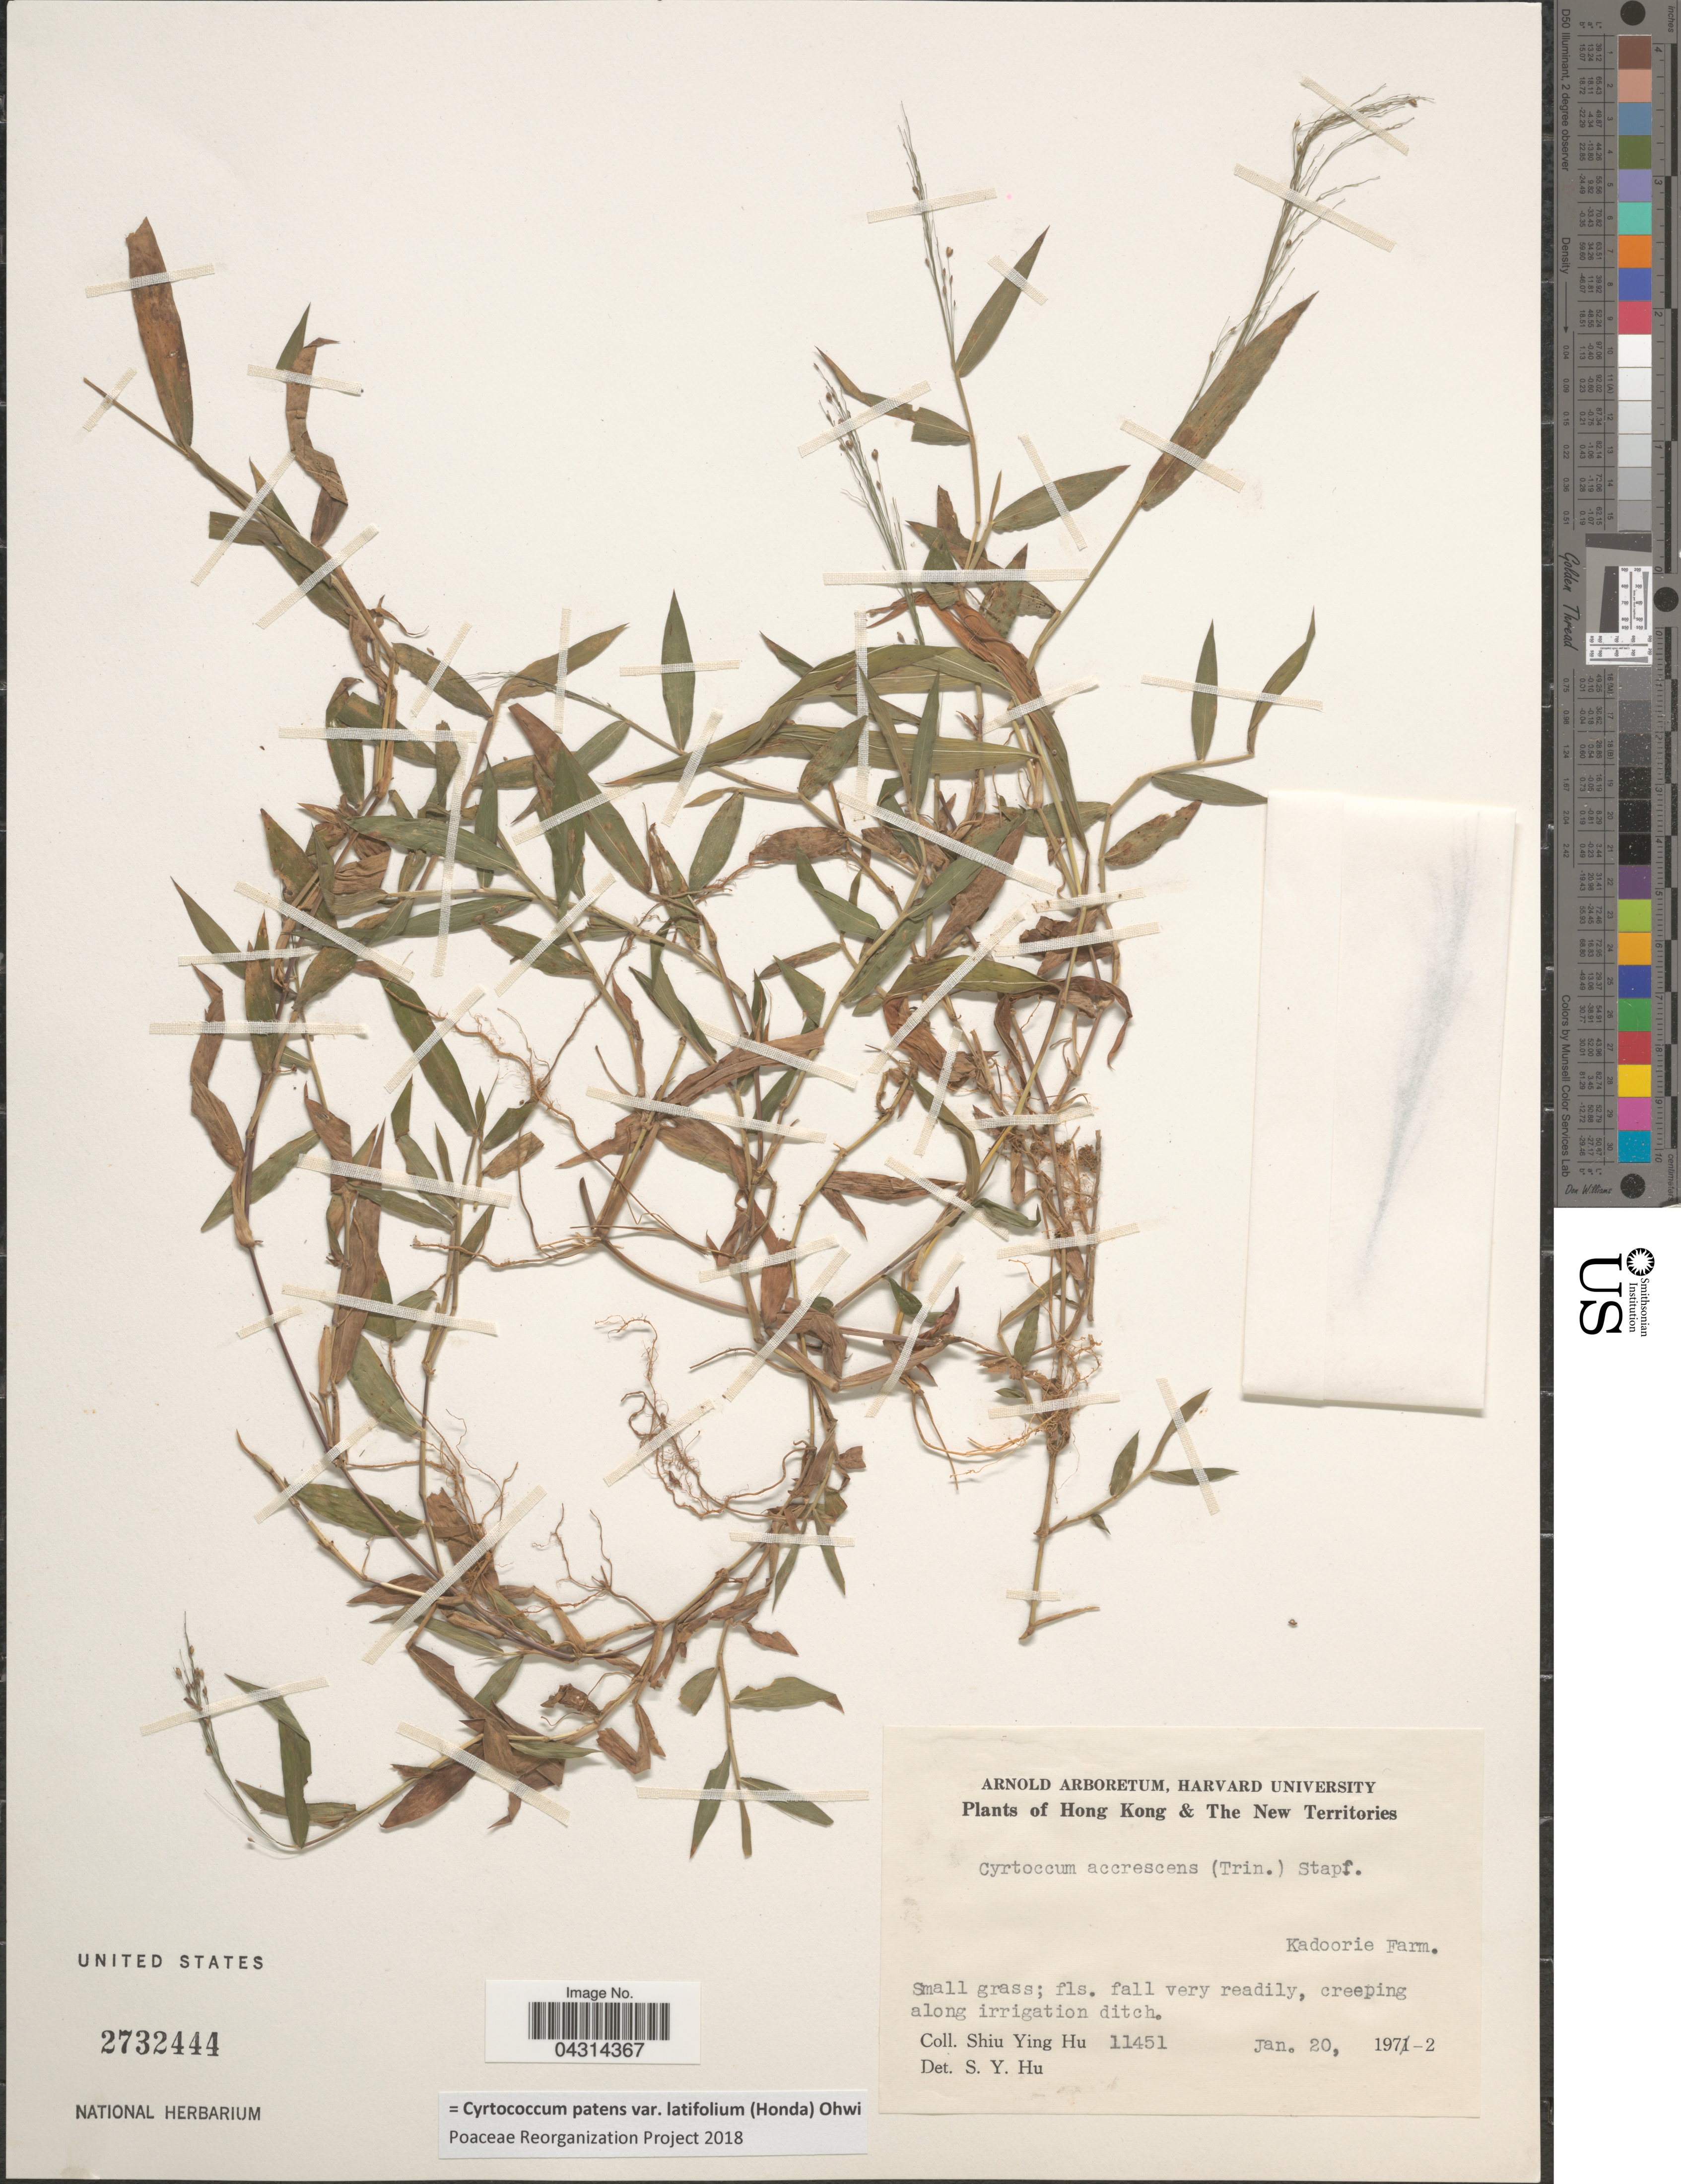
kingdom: Plantae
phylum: Tracheophyta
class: Liliopsida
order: Poales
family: Poaceae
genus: Cyrtococcum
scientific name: Cyrtococcum patens var. latifolium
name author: (Honda) Ohwi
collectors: S. Y. Hu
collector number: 11451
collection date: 1972-01-20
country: China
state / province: Hong Kong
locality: The New Territories. Kadoorie Farm.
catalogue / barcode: US 2732444